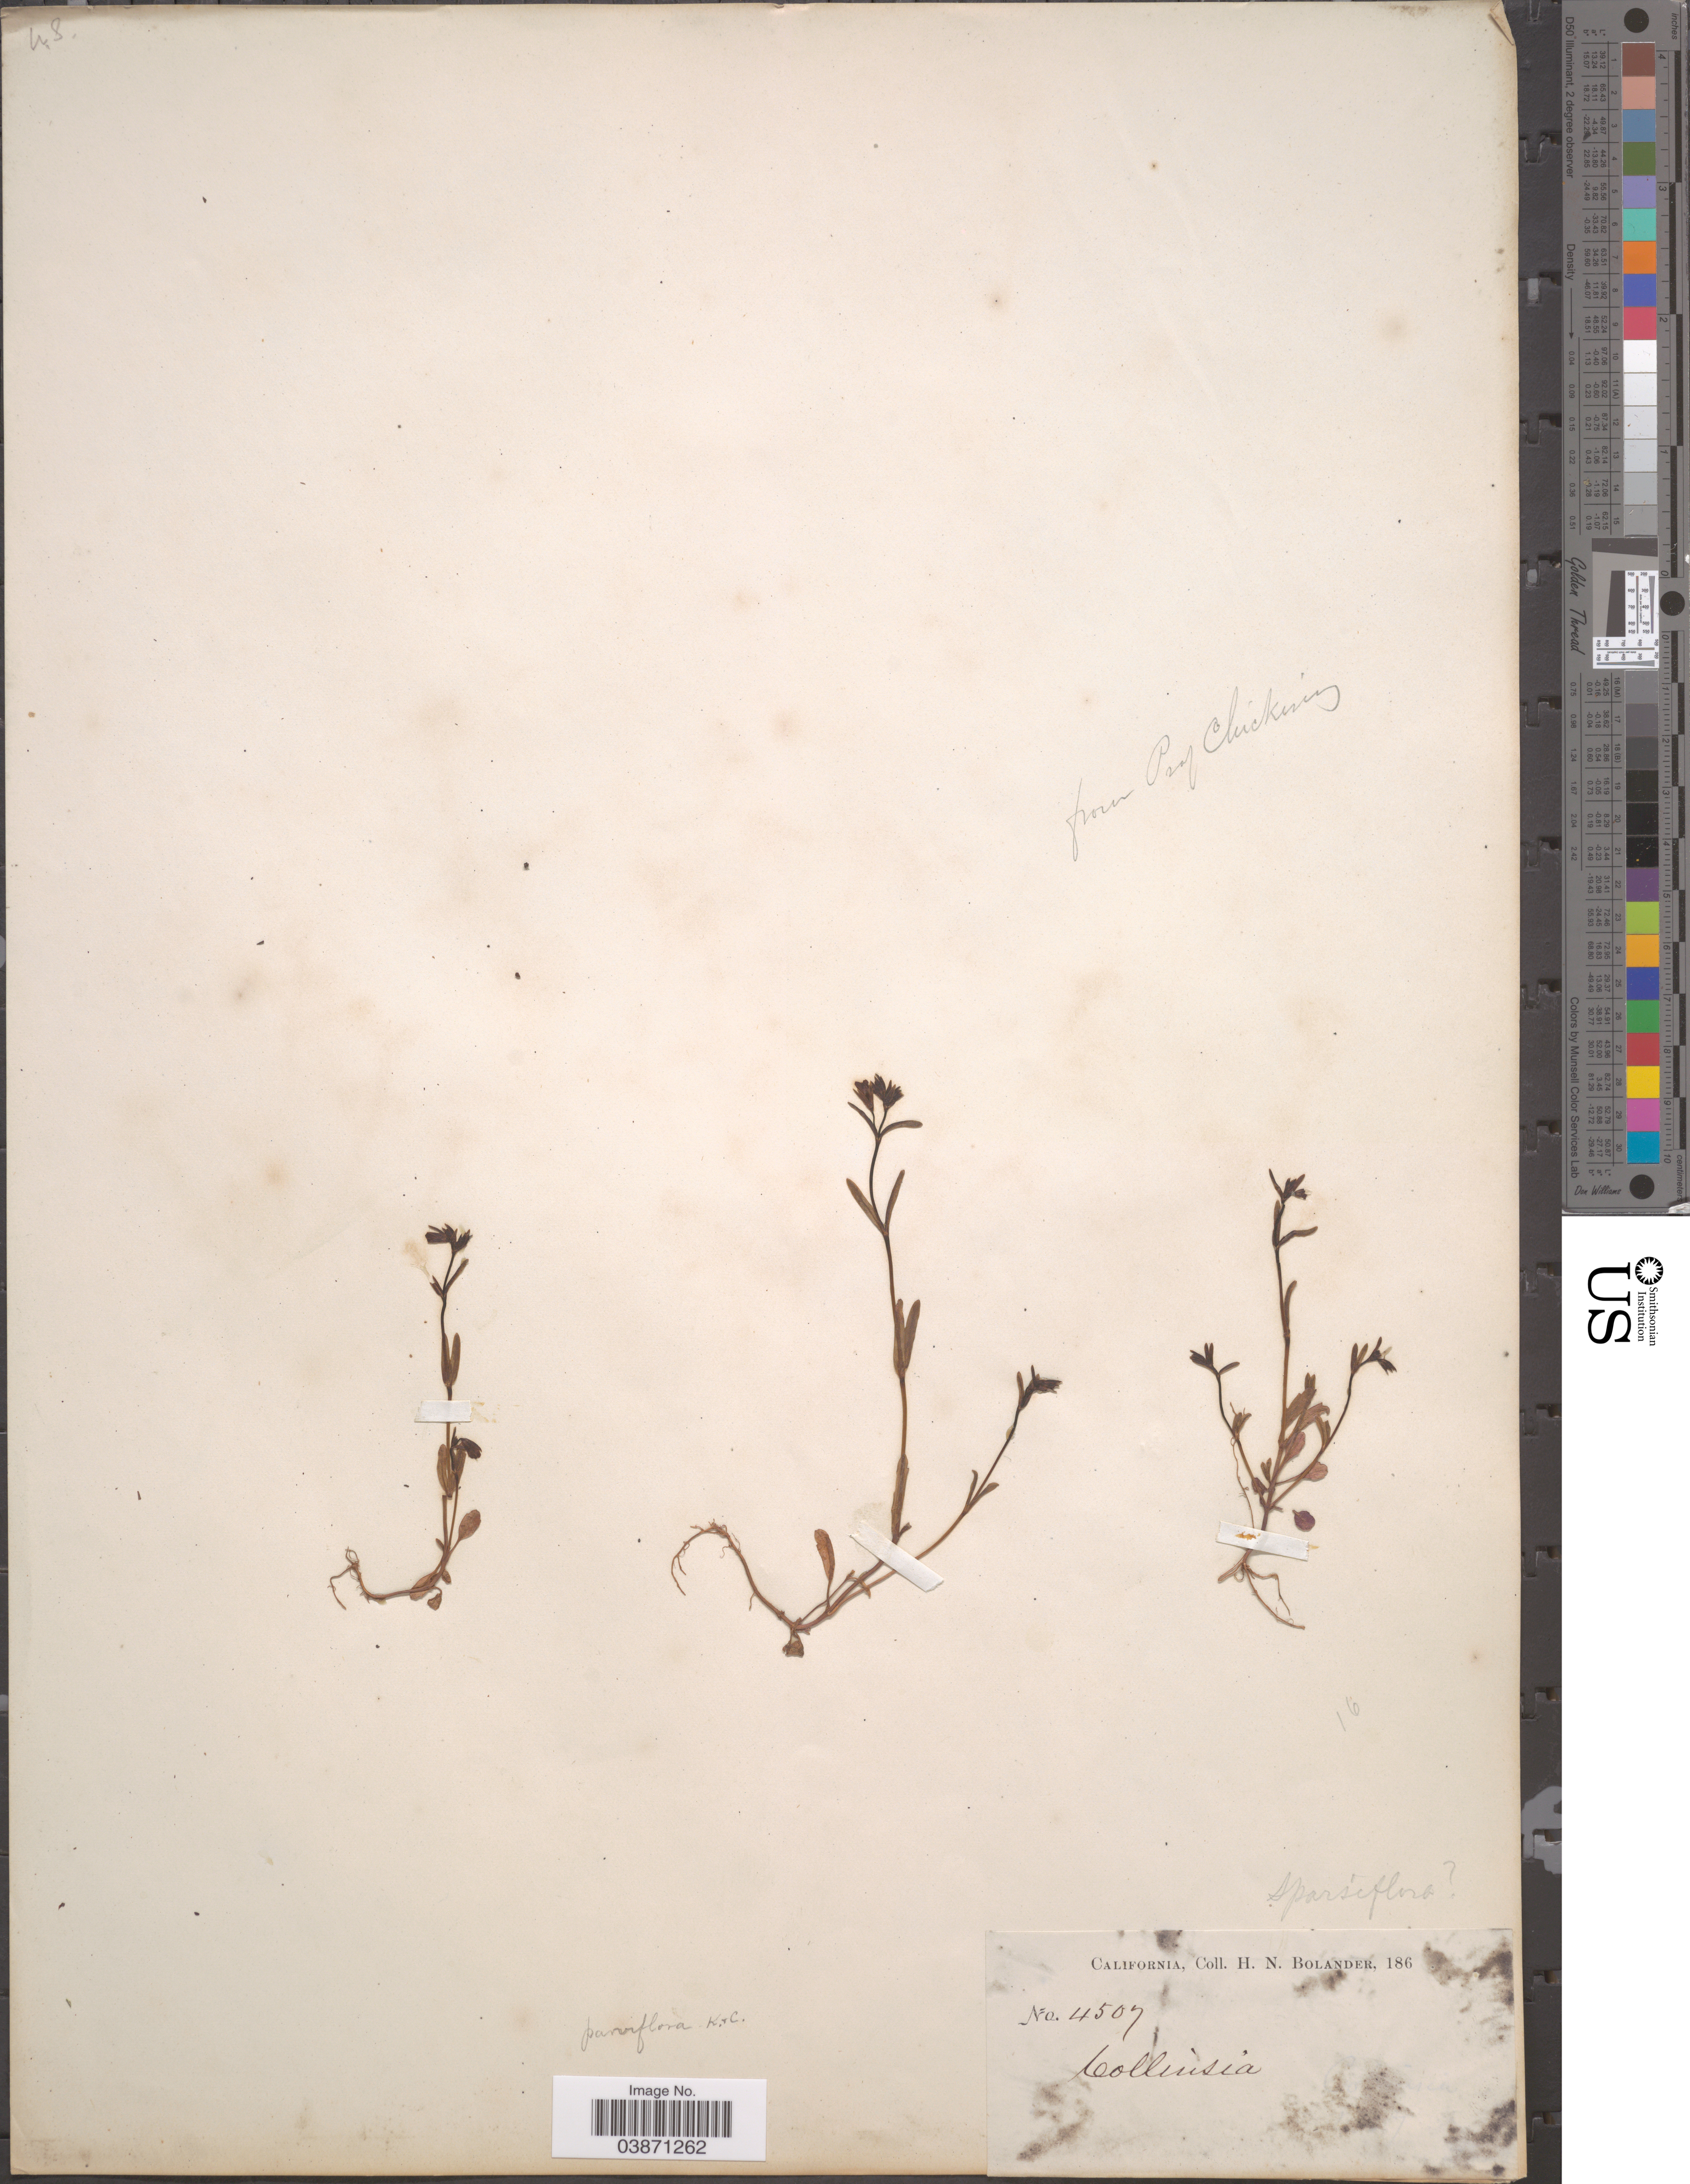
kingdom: Plantae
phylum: Tracheophyta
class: Magnoliopsida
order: Lamiales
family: Plantaginaceae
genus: Collinsia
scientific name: Collinsia parviflora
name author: Douglas ex Lindl.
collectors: H. Bolander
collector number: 4507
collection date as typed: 186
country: United States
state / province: California